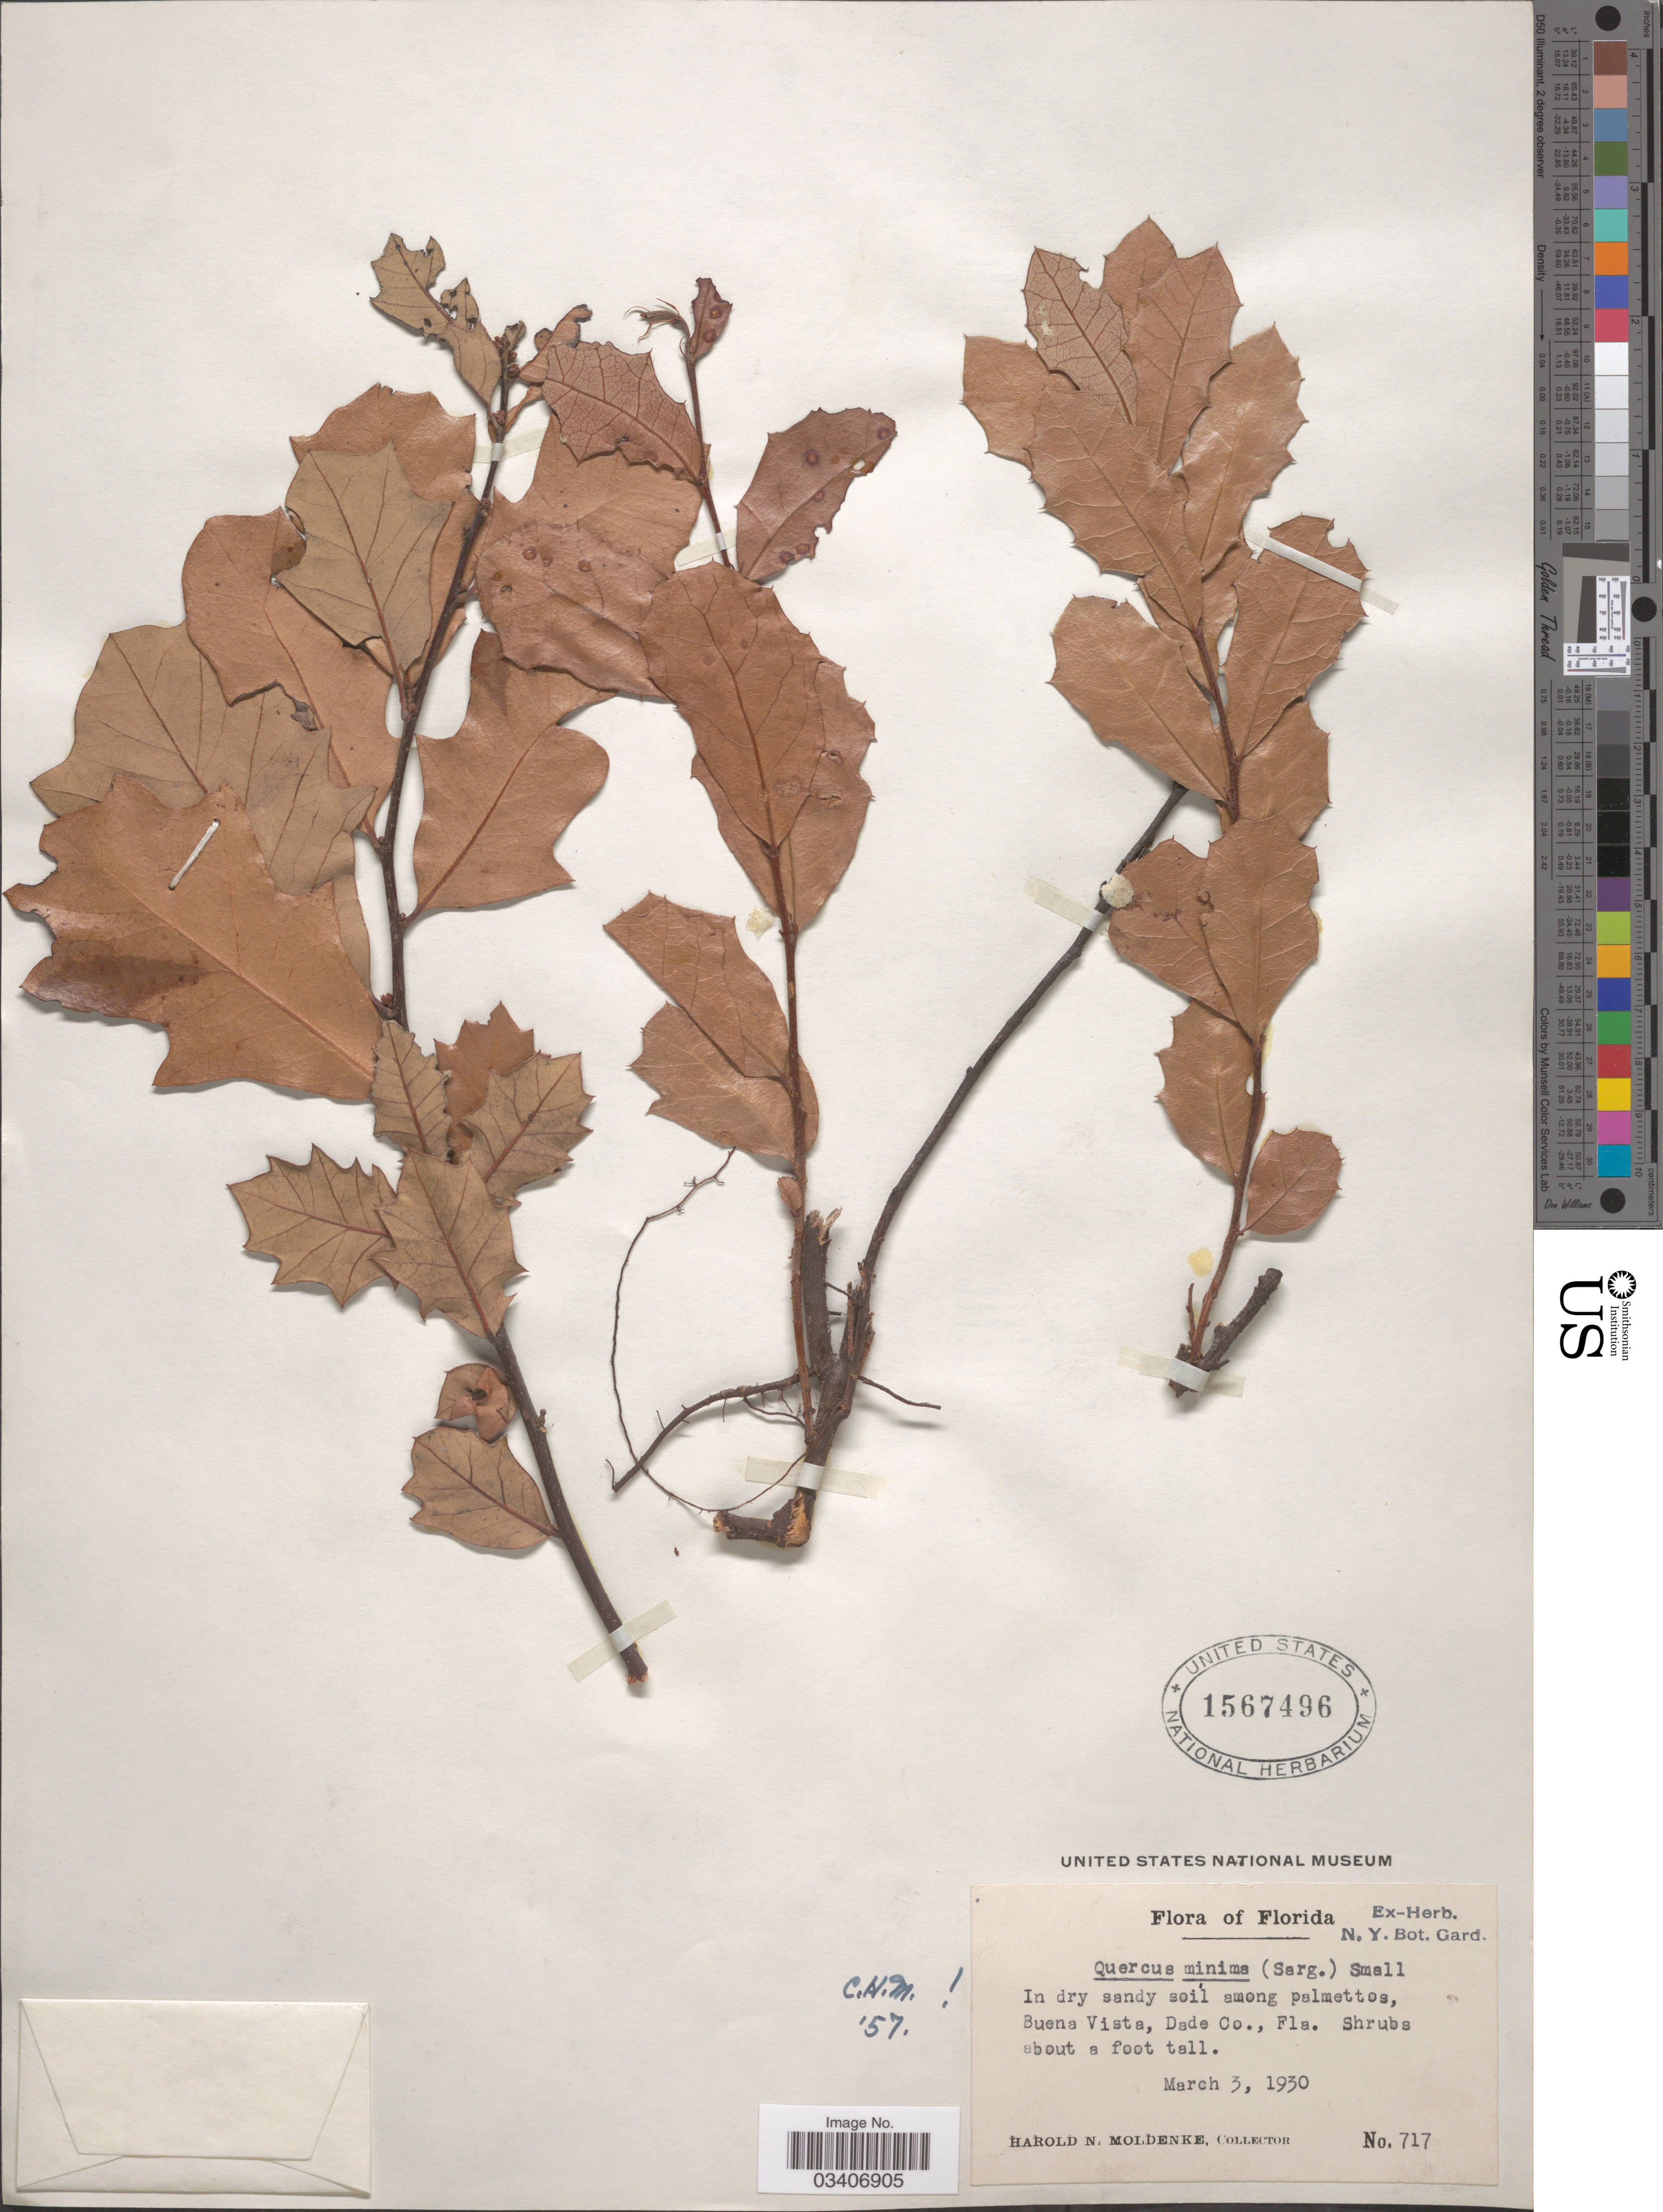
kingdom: Plantae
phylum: Tracheophyta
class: Magnoliopsida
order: Fagales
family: Fagaceae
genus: Quercus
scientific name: Quercus minima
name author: (Sarg.) Small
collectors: H. N. Moldenke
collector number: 717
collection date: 1930-03-03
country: United States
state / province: Florida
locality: Buena Vista, Dade Co.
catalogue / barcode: US 1567496